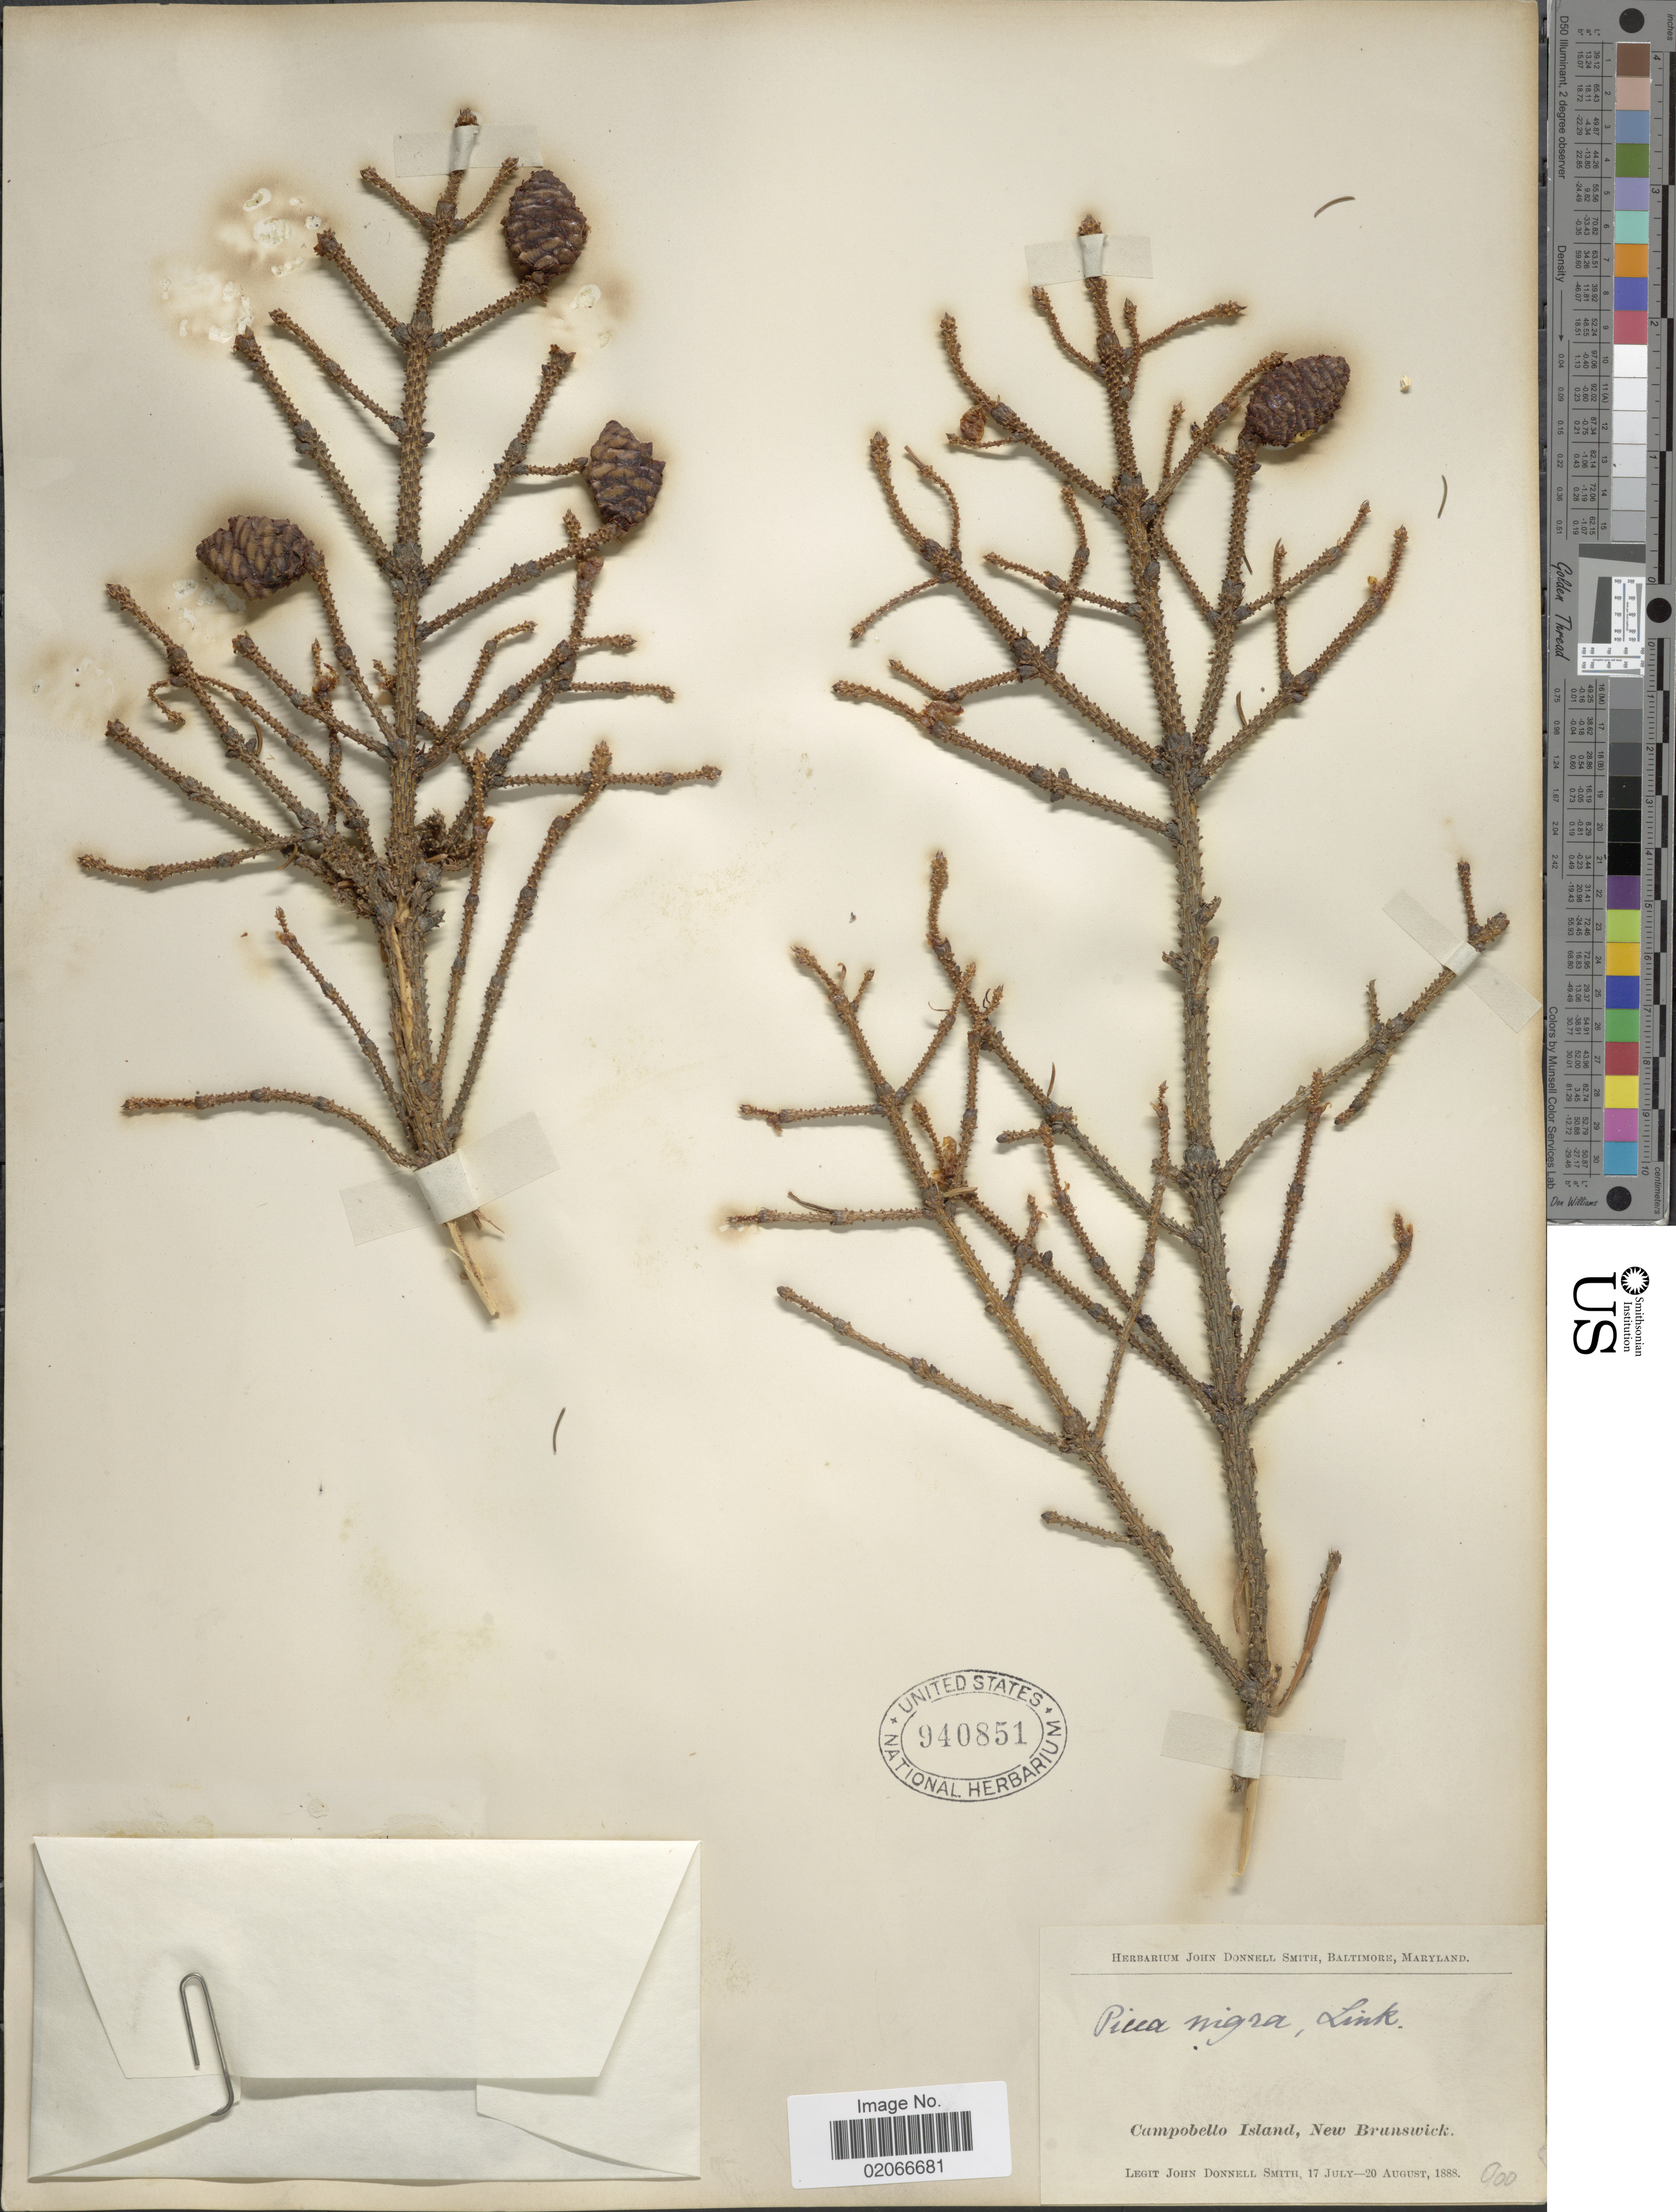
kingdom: Plantae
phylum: Tracheophyta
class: Pinopsida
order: Pinales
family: Pinaceae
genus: Picea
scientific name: Picea mariana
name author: (Mill.) Britton, Stearns & Poggenb.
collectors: J. Donnell Smith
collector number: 900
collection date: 1888-07-17/1888-08-20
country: Canada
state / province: New Brunswick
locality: Campobello Island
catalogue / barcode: US 940851